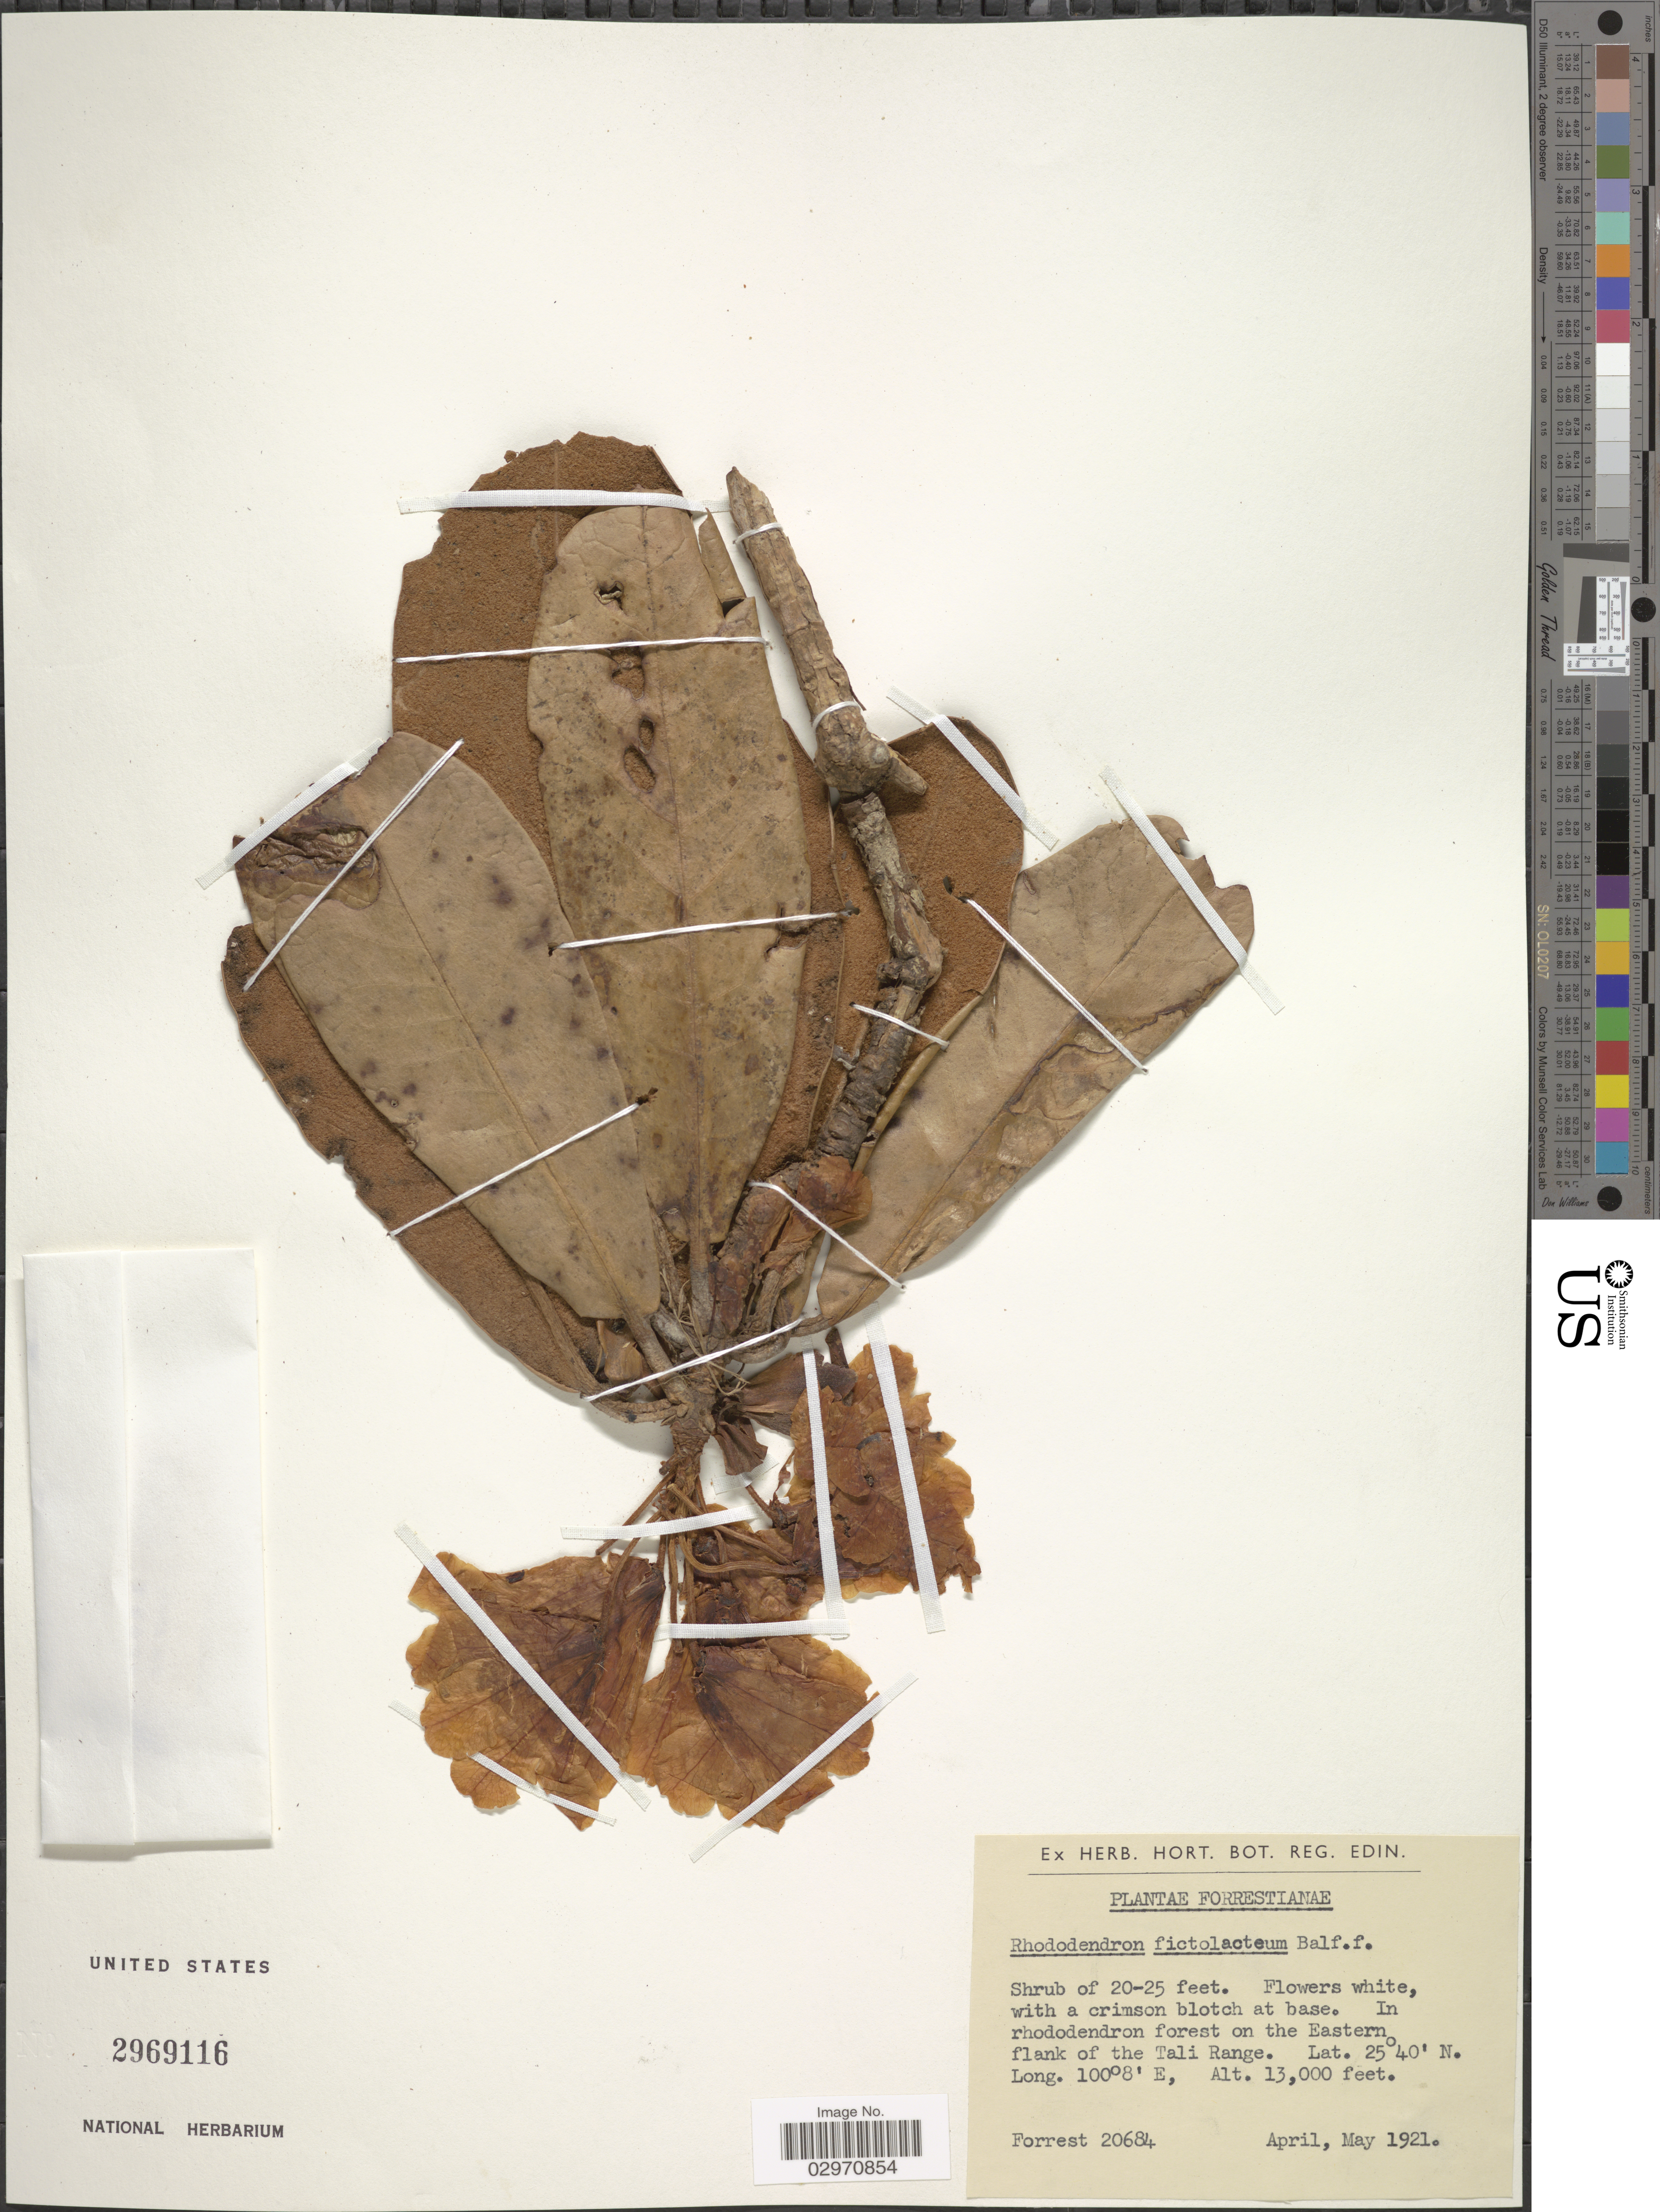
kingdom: Plantae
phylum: Tracheophyta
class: Magnoliopsida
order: Ericales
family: Ericaceae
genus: Rhododendron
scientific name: Rhododendron fictolacteum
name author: Balf. f.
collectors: -. Forrest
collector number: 20684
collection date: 1921-04/1921-05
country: China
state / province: Yunnan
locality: On the Eastern flank of the Tali Range.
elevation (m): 3962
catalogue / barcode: US 2969116